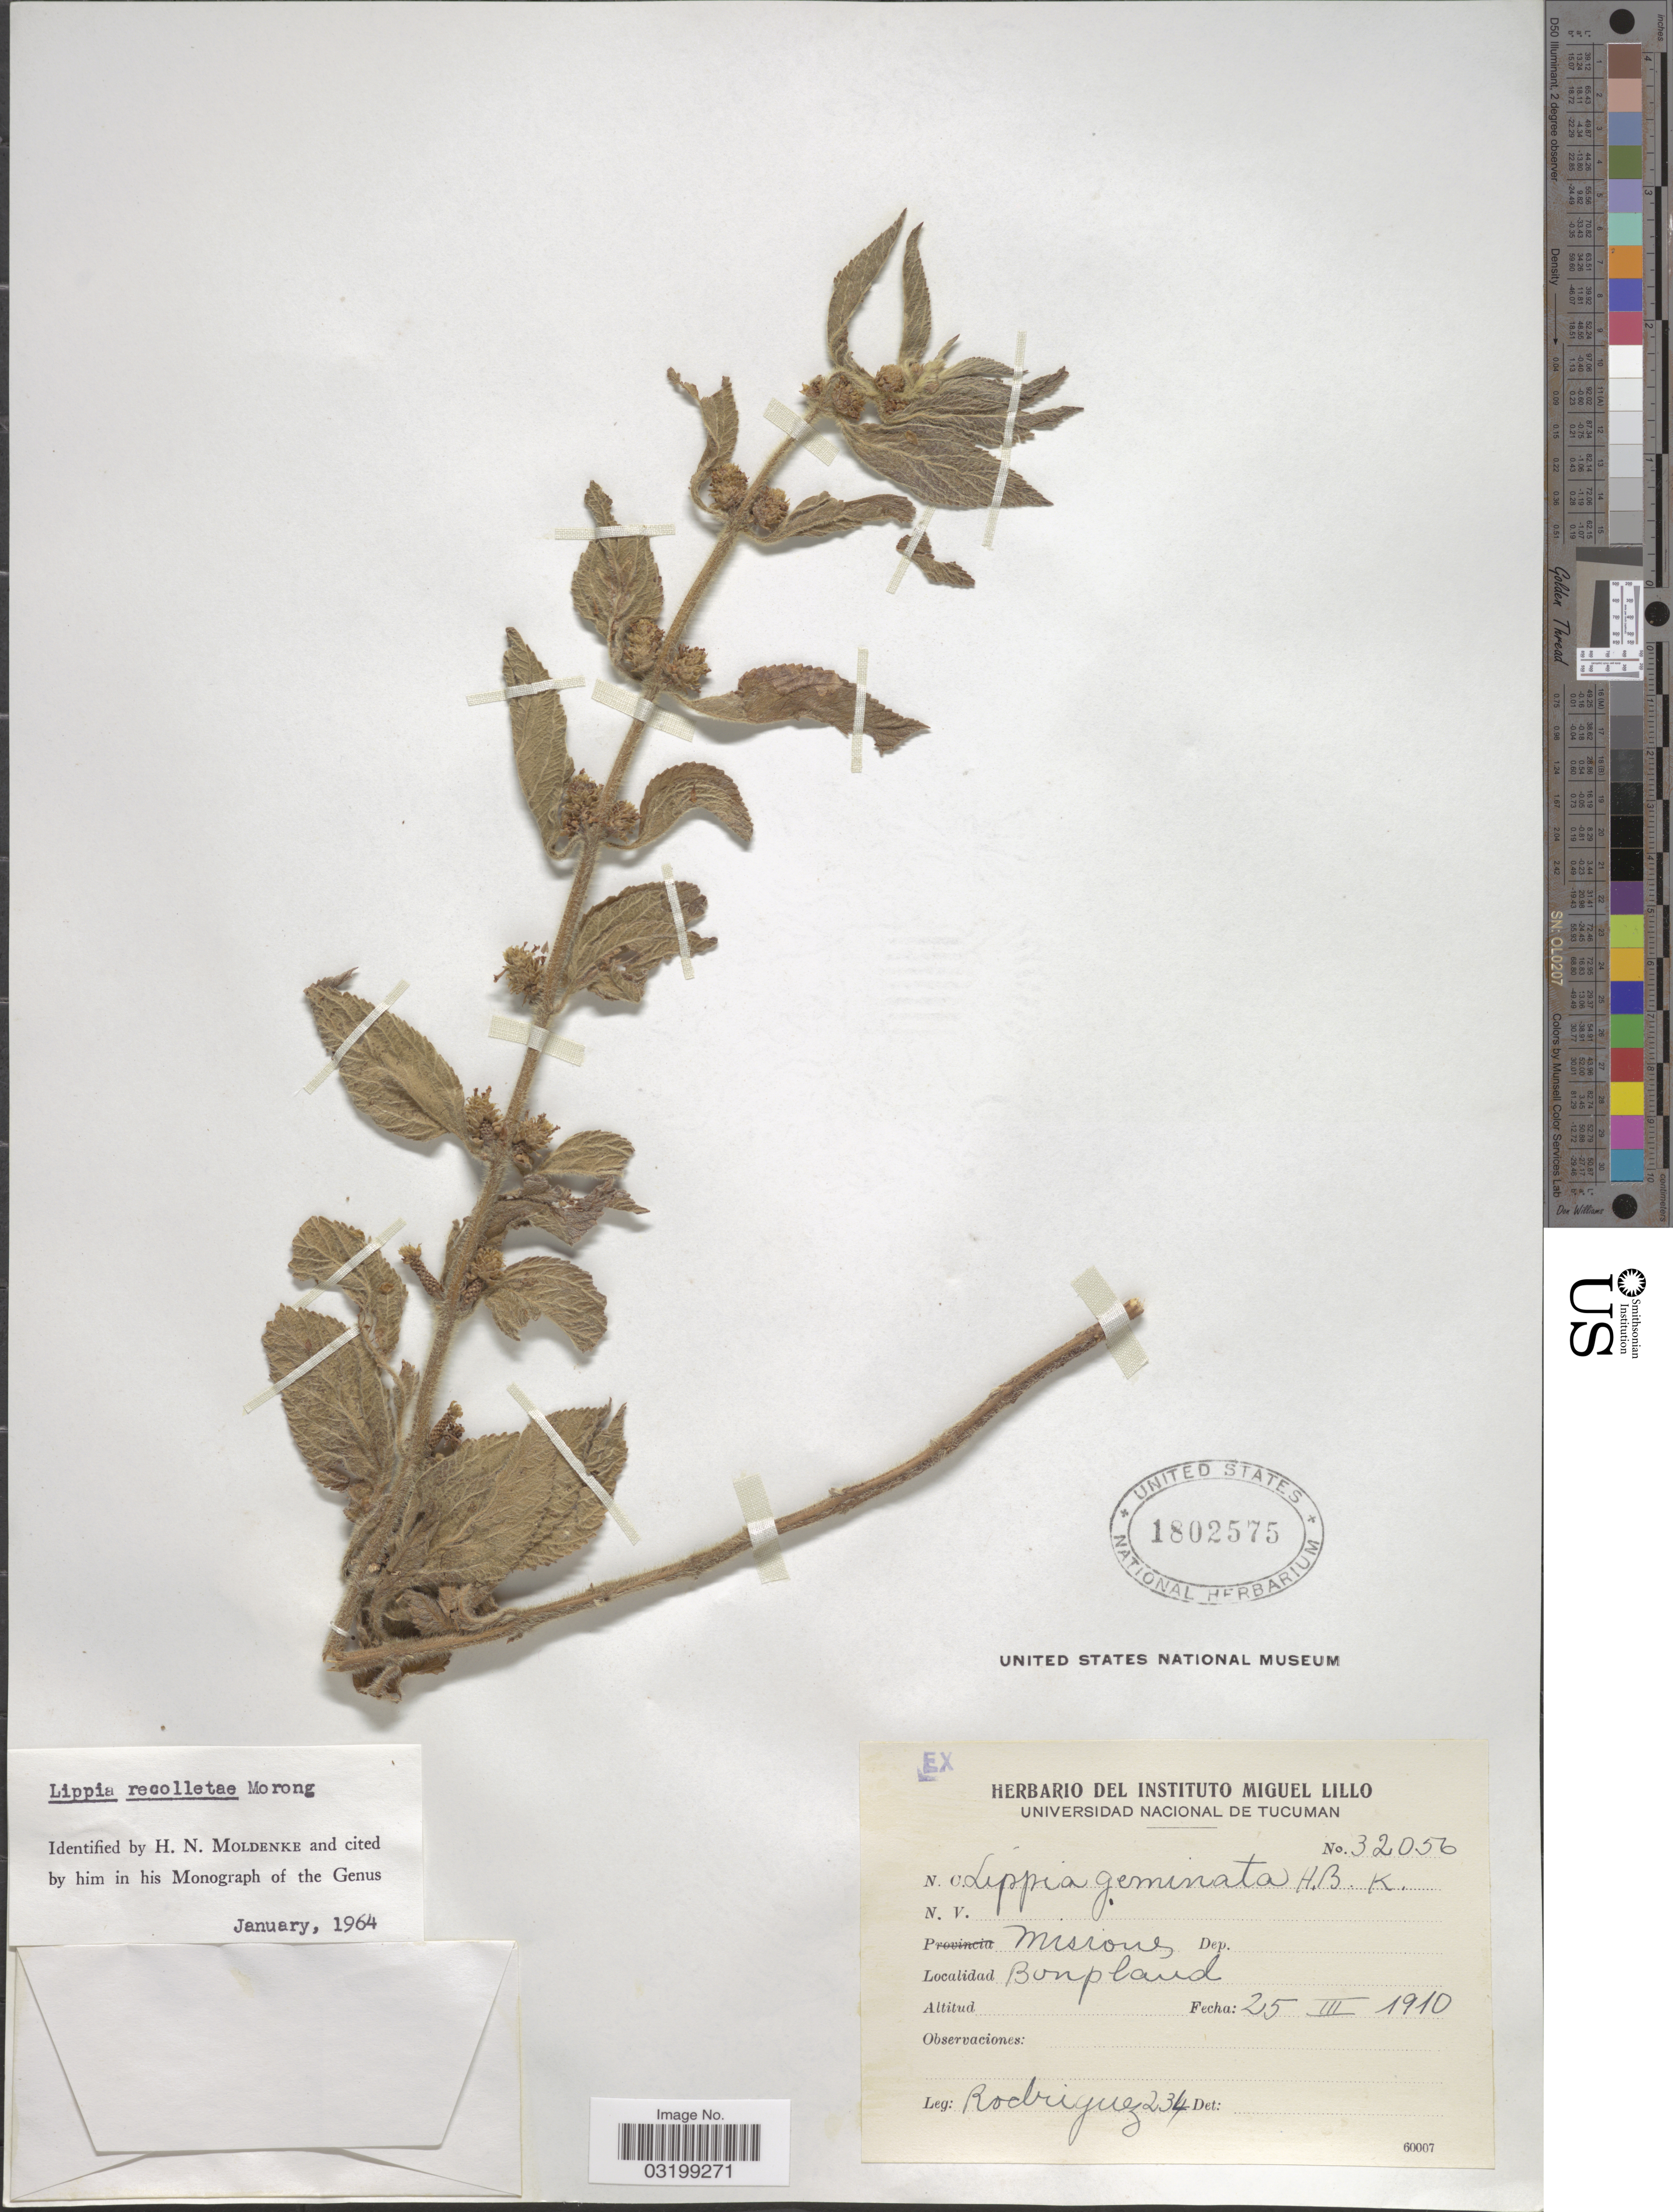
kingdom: Plantae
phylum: Tracheophyta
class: Magnoliopsida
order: Lamiales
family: Verbenaceae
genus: Lippia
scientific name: Lippia recolletae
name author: Morong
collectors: Rodriguez, --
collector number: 234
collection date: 1910-03-25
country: Argentina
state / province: Misiones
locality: Bonpland.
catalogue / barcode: US 1802575